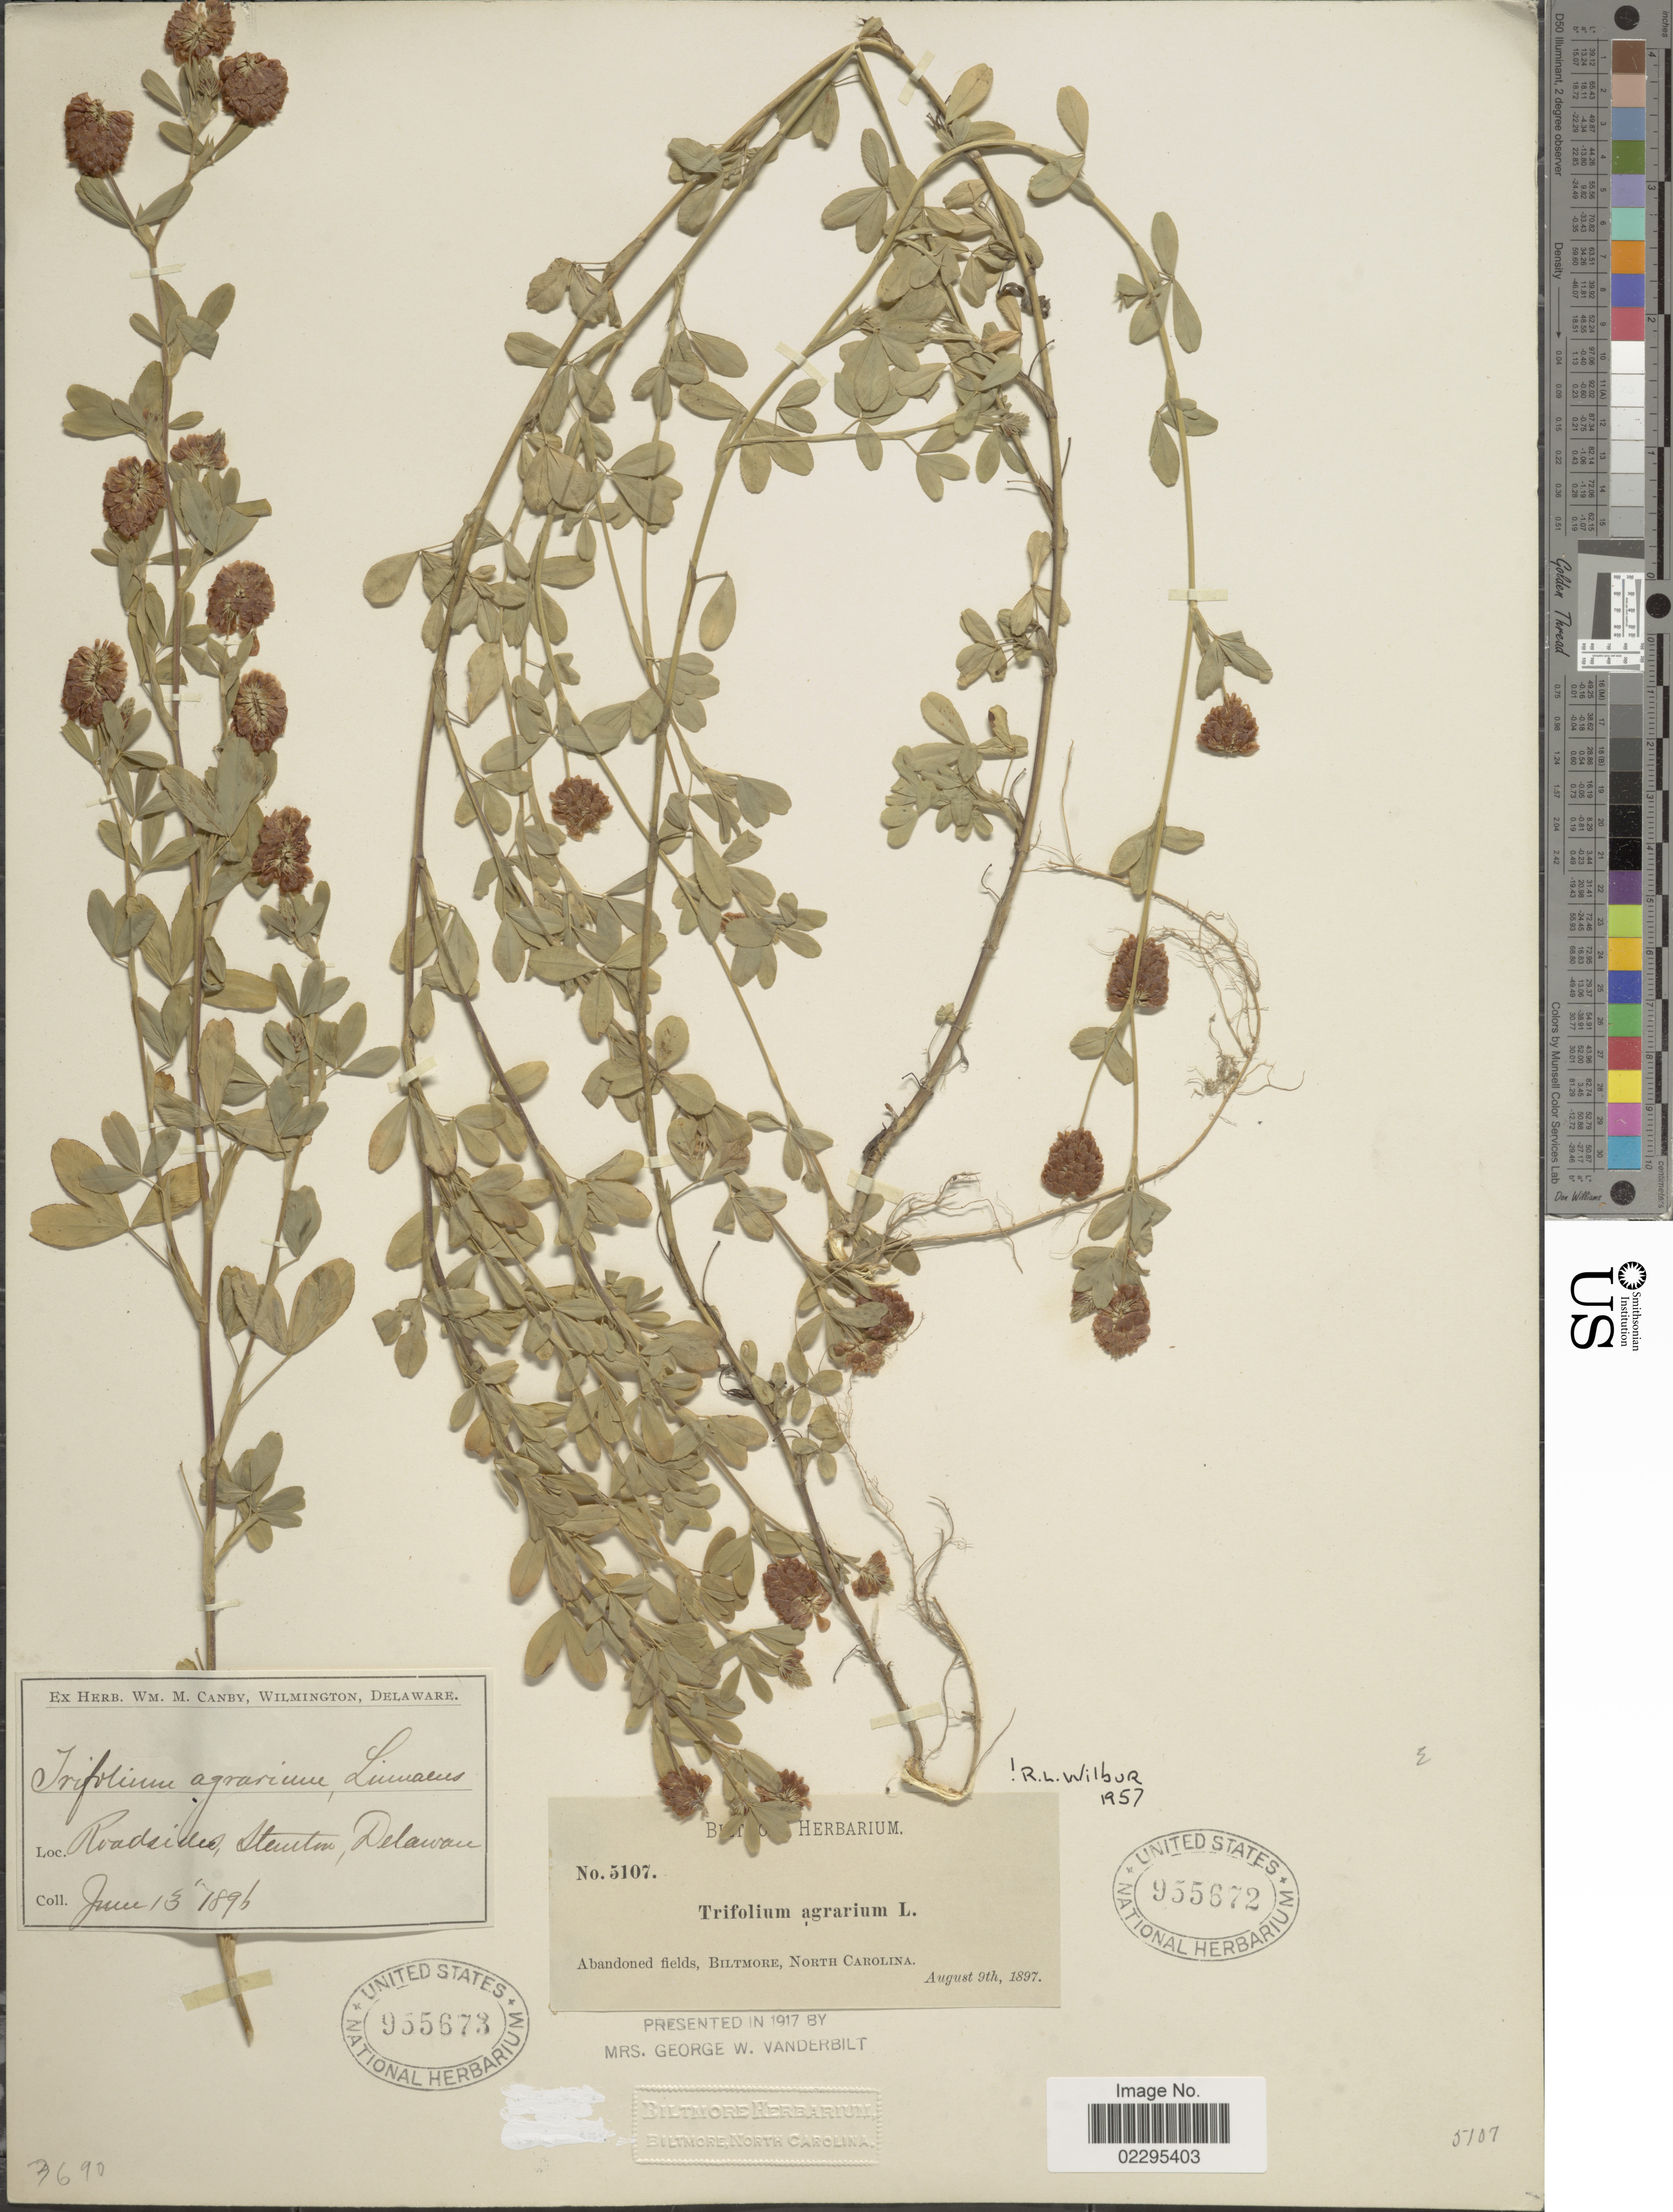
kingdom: Plantae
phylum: Tracheophyta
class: Magnoliopsida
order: Fabales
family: Fabaceae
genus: Trifolium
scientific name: Trifolium agrarium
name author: L.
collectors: ex herb. W.M. Canby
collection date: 1896-06-13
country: United States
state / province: Delaware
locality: Roadsides, Stanton, Delaware.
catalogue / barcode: US 955673